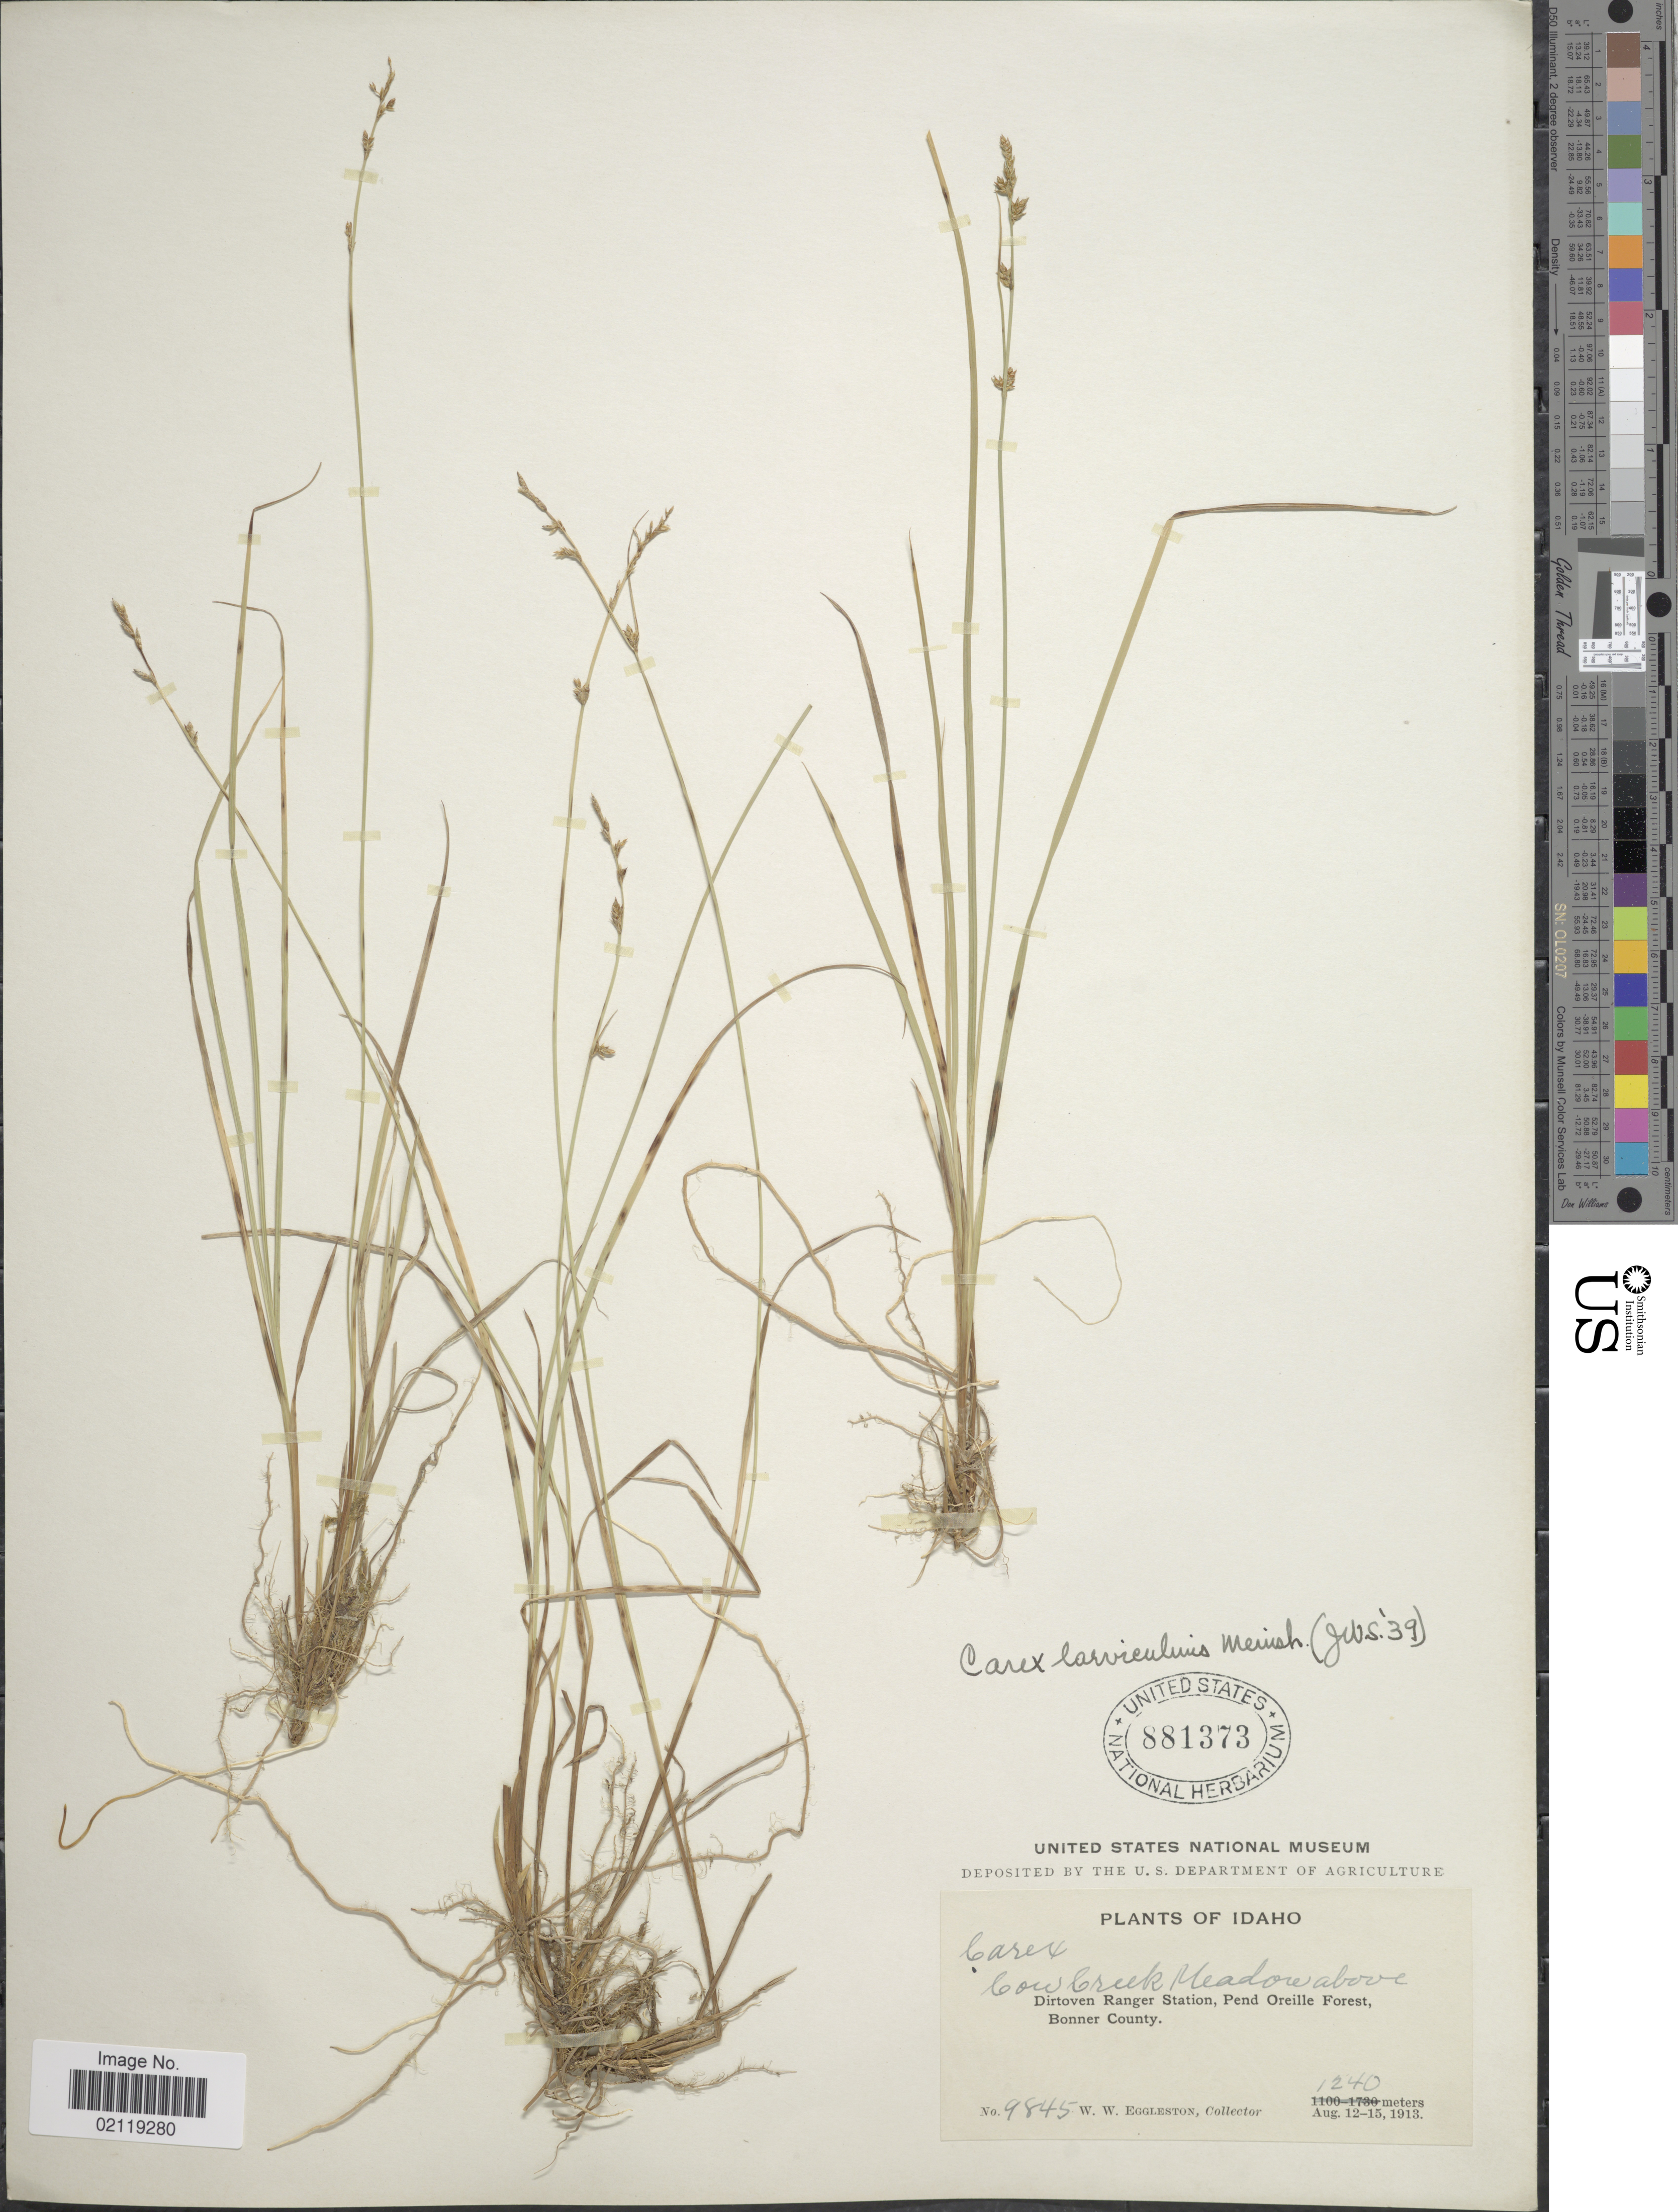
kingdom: Plantae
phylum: Tracheophyta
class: Liliopsida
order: Poales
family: Cyperaceae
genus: Carex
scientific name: Carex laeviculmis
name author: Meinsh.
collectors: W. W. Eggleston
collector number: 9845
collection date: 1913-08-12/1913-08-15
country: United States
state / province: Idaho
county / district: Bonner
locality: Cow Creek Meadow above Dirtoven Ranger Station, Pend Oreille Forest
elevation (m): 1240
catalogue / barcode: US 881373